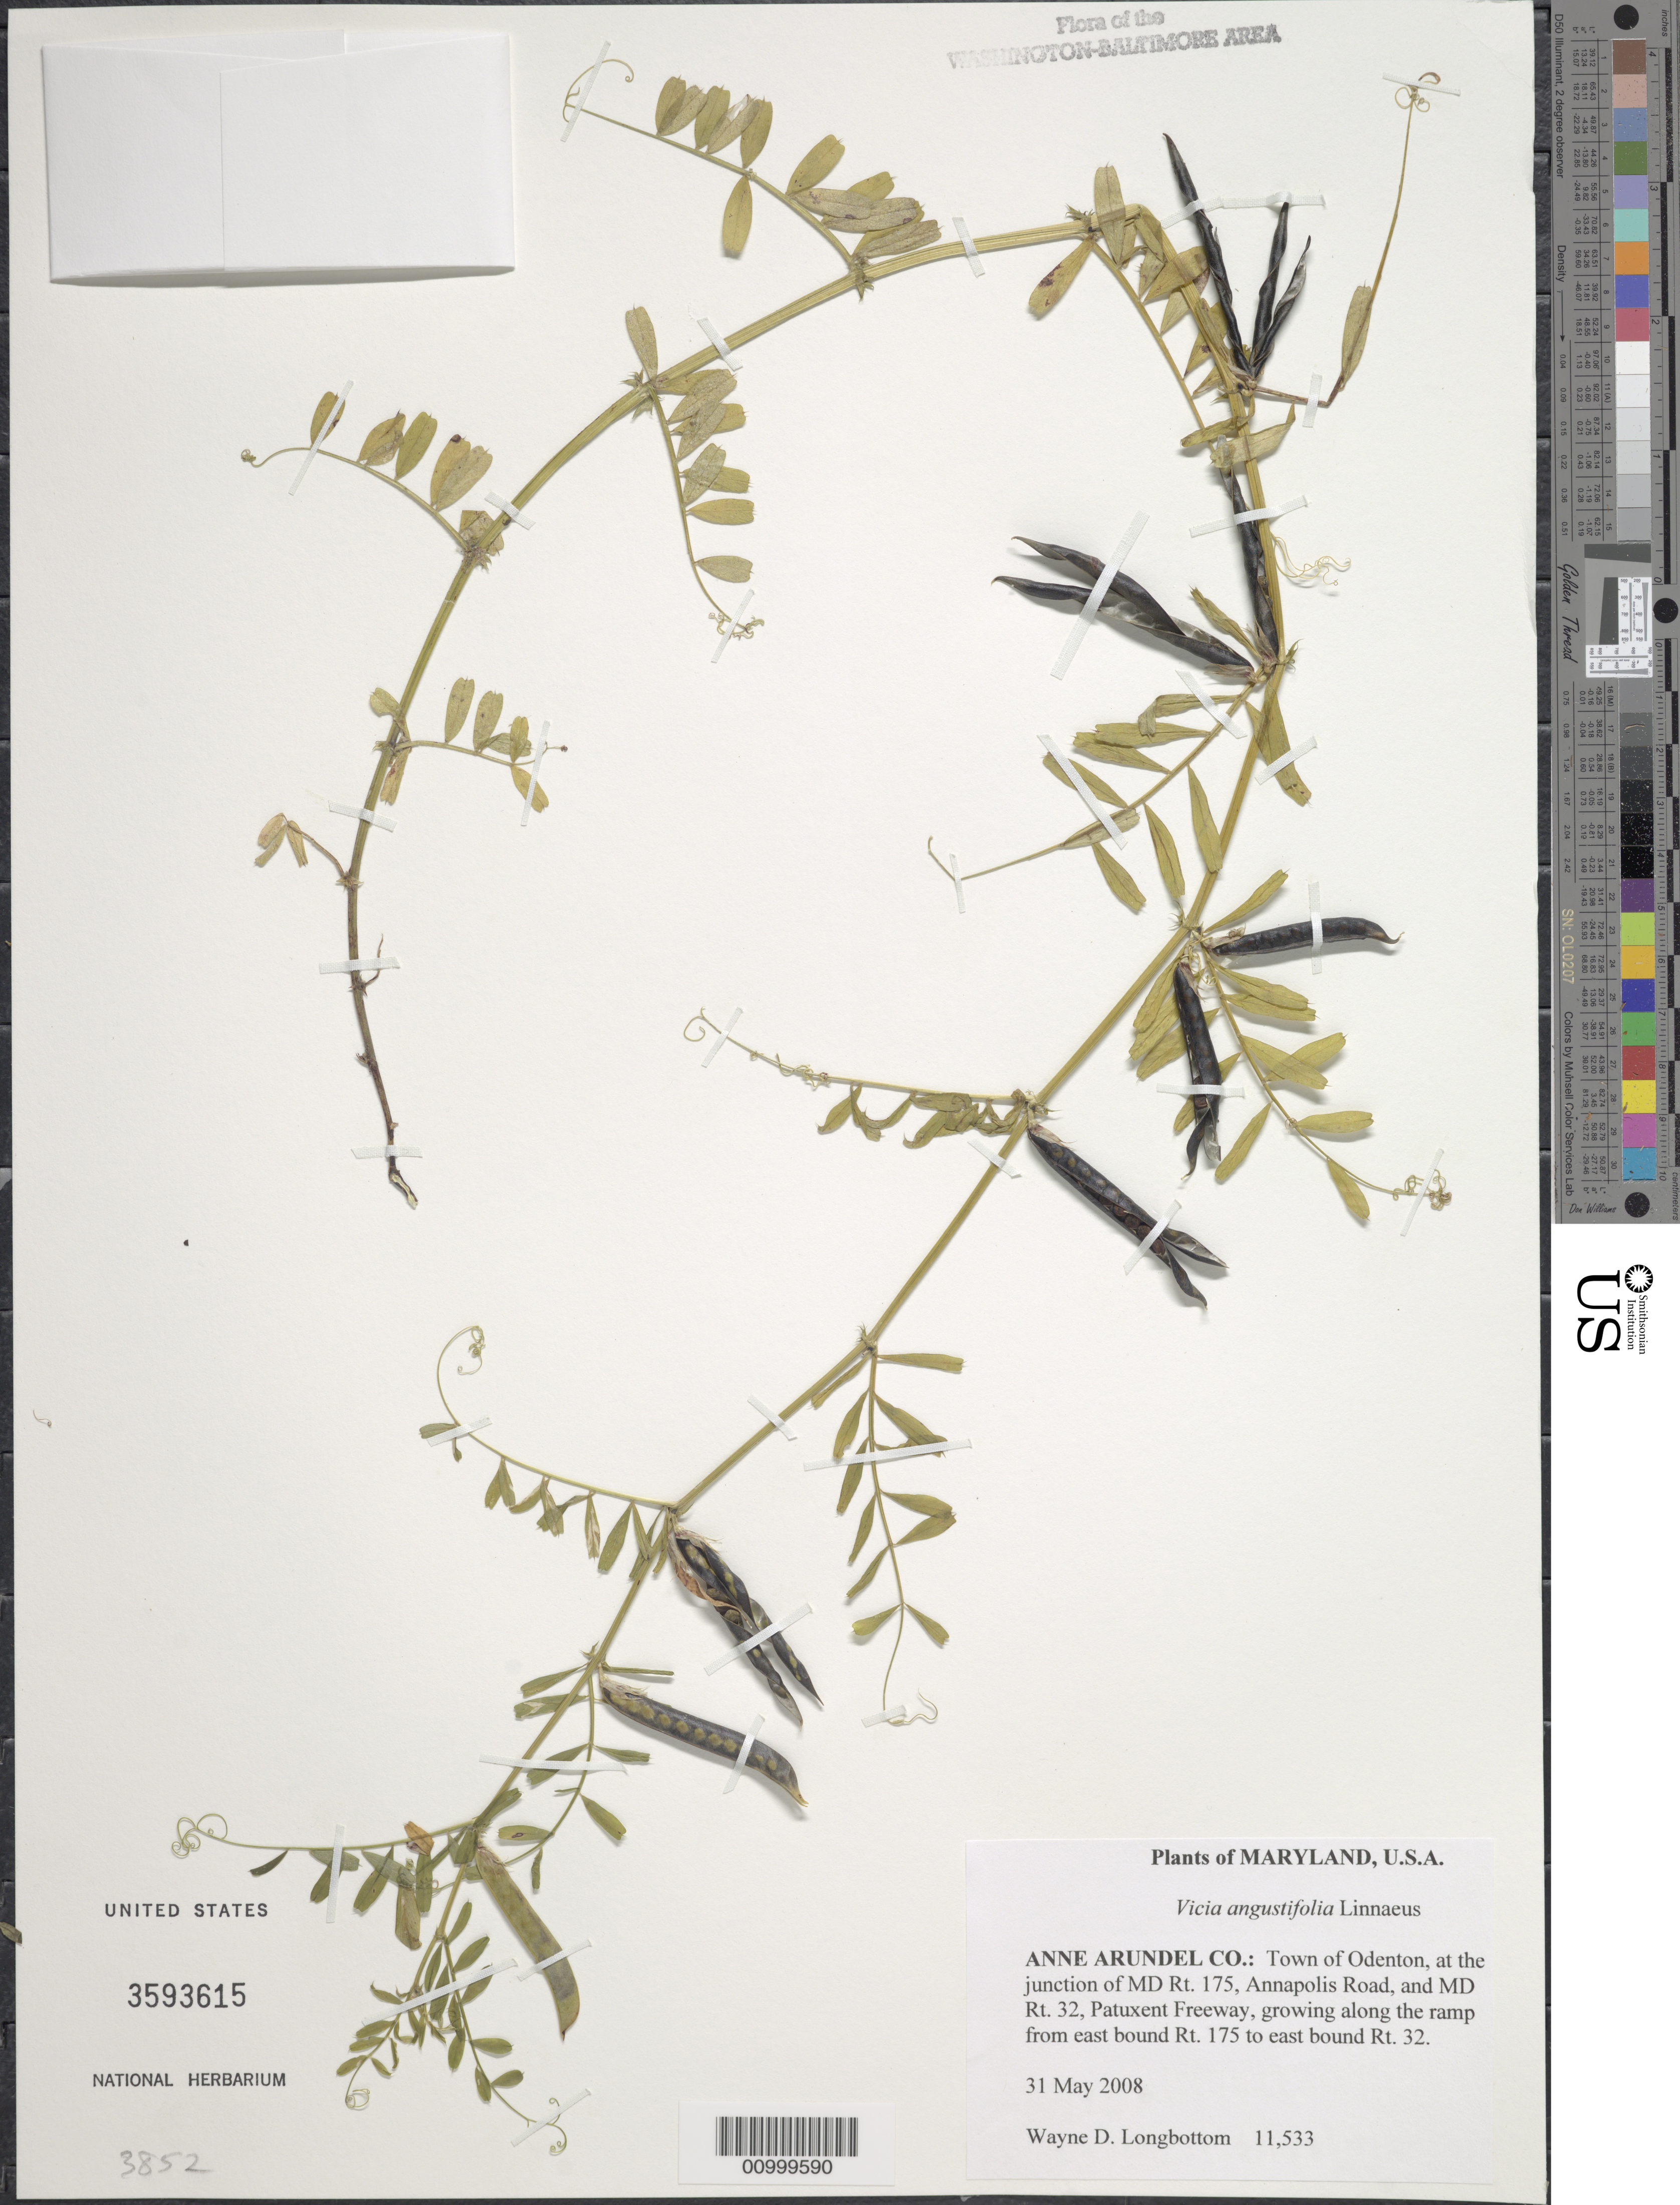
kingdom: Plantae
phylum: Tracheophyta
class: Magnoliopsida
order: Fabales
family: Fabaceae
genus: Vicia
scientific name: Vicia sativa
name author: L.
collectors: W. D. Longbottom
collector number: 11533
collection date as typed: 31 May 2008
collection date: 2008-05-31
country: United States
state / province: Maryland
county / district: Anne Arundel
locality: Town of Odenton, at the junction of MD Rt. 175, Annapolis Road, and MD Rt. 32, Patuxent Freeway on ramp from east bound Rt. 175 to east bound Rt. 32.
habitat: growing along the ramp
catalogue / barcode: US 3593615